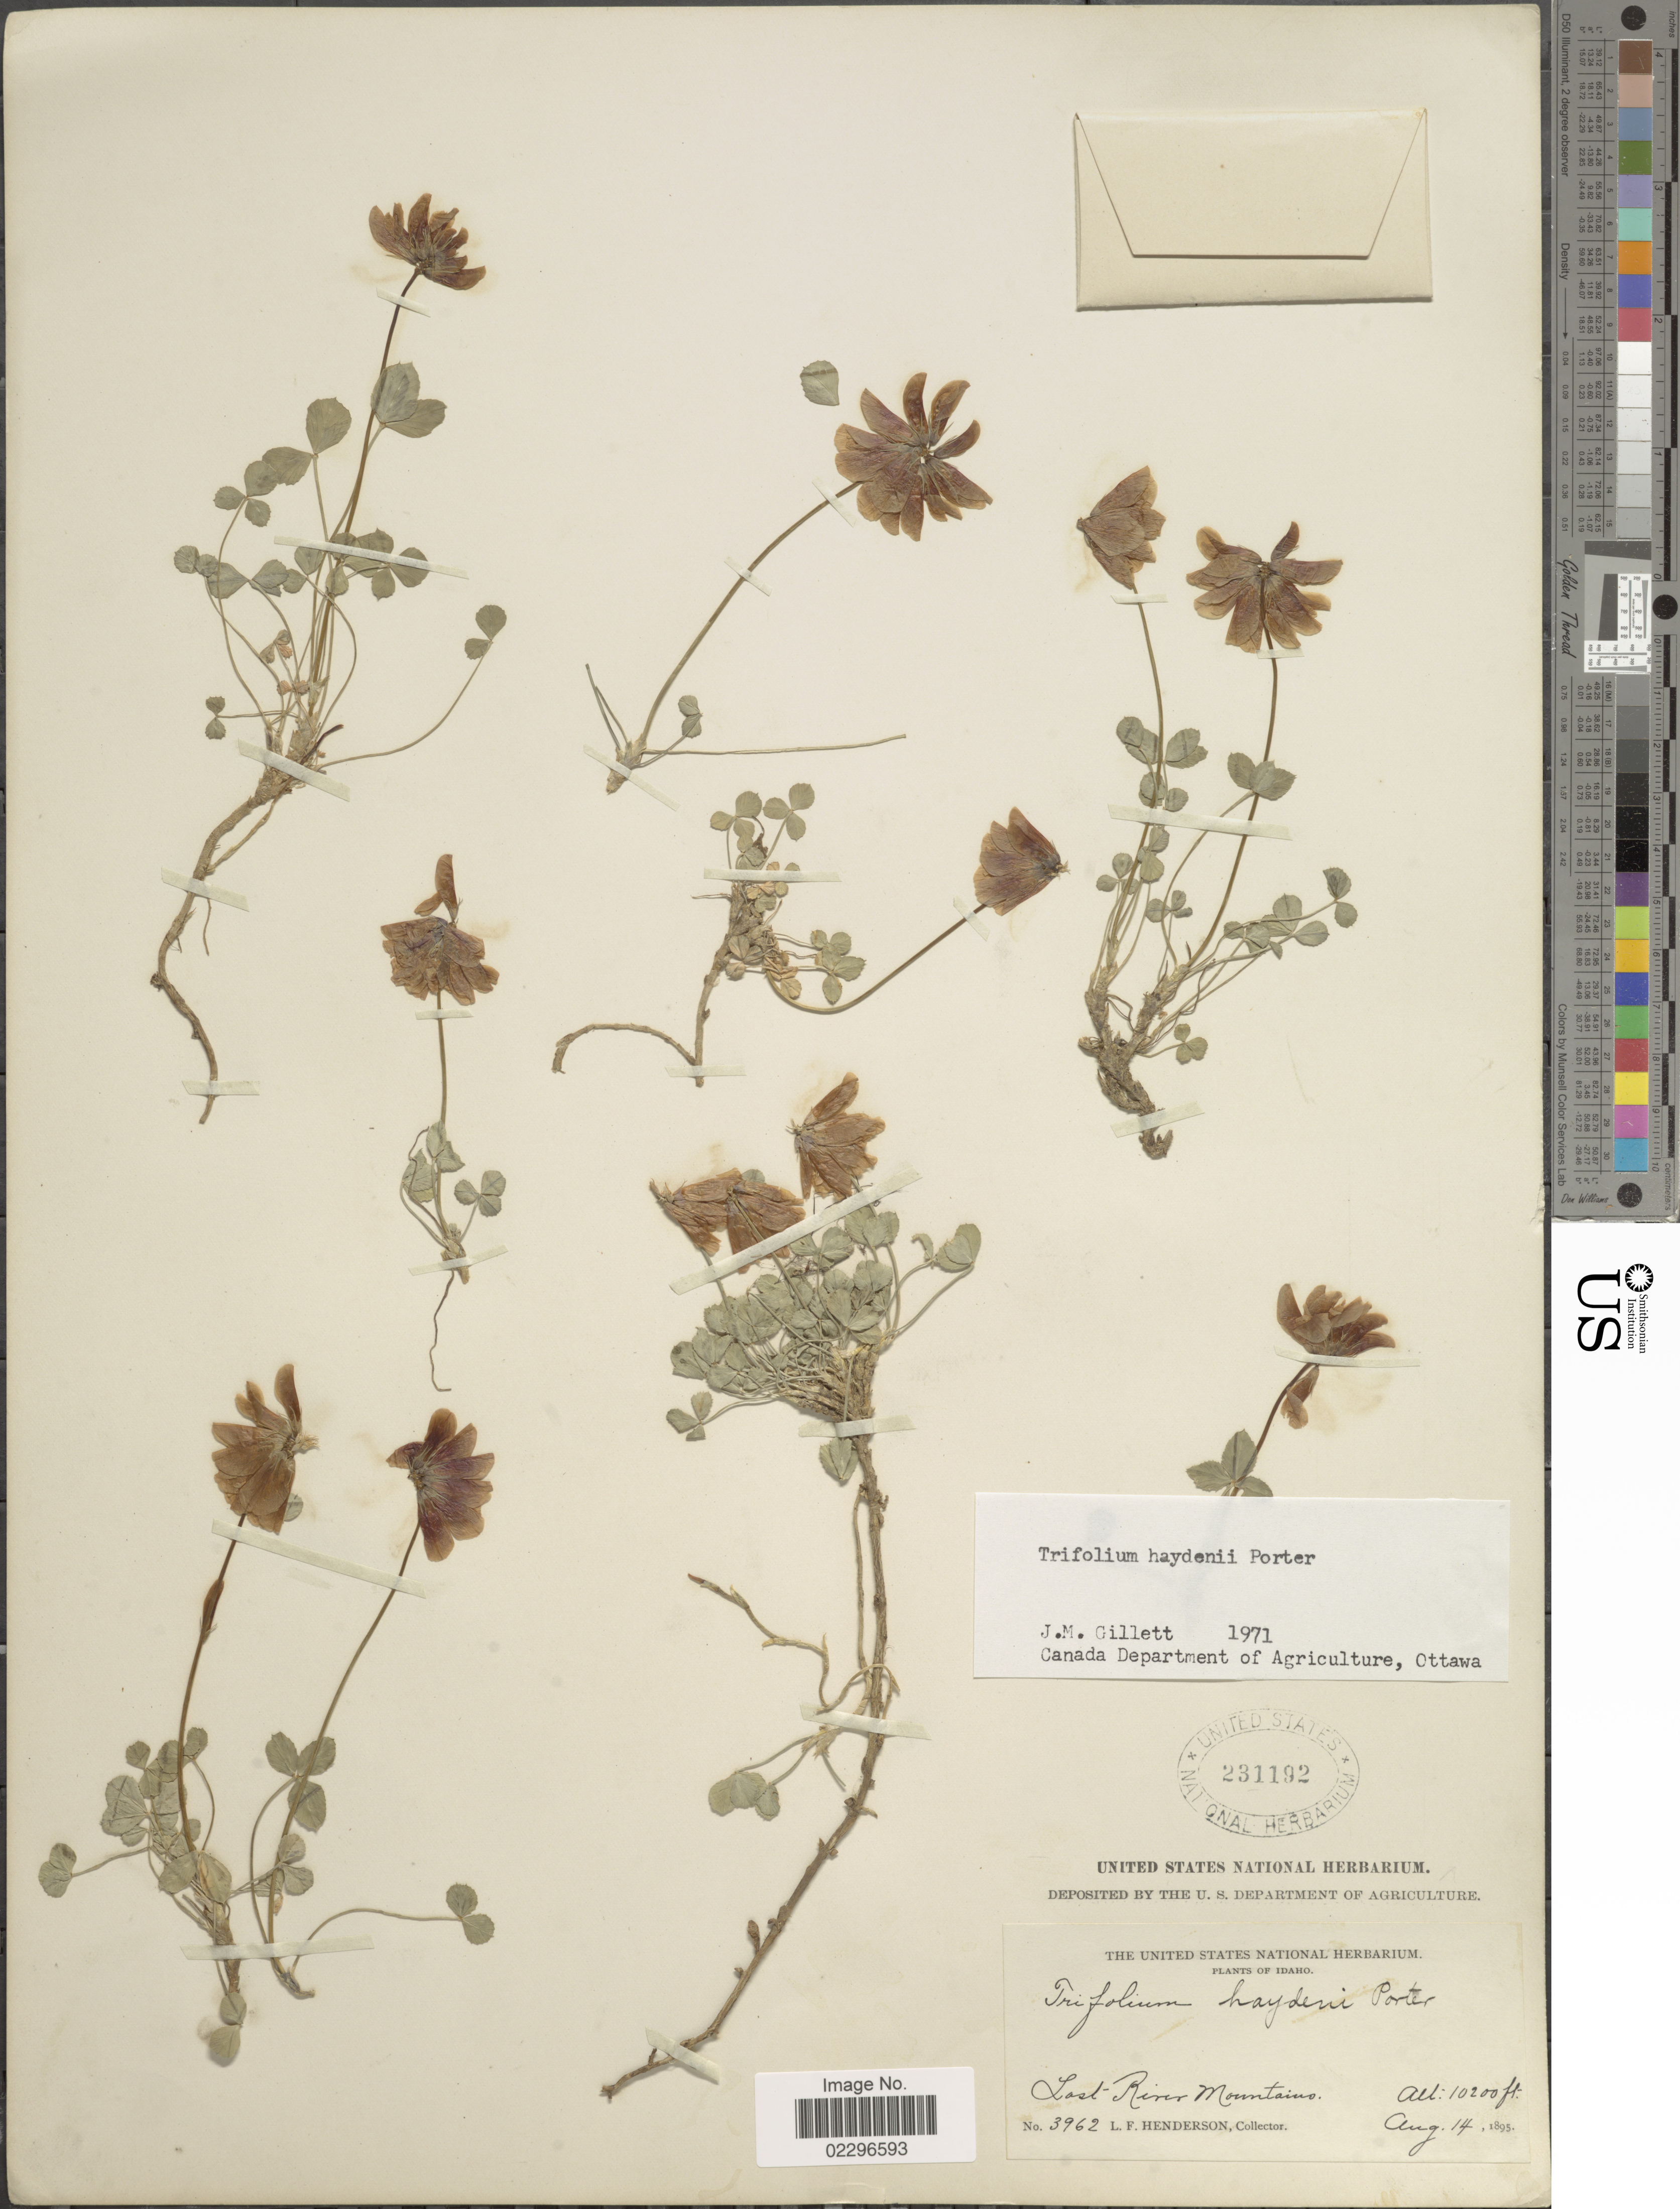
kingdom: Plantae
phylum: Tracheophyta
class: Magnoliopsida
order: Fabales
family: Fabaceae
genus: Trifolium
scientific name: Trifolium haydeni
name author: Porter in Hayden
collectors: L. Henderson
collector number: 3962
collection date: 1895-08-14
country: United States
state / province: Idaho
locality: Last River Mountains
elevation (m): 3109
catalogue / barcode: US 231192